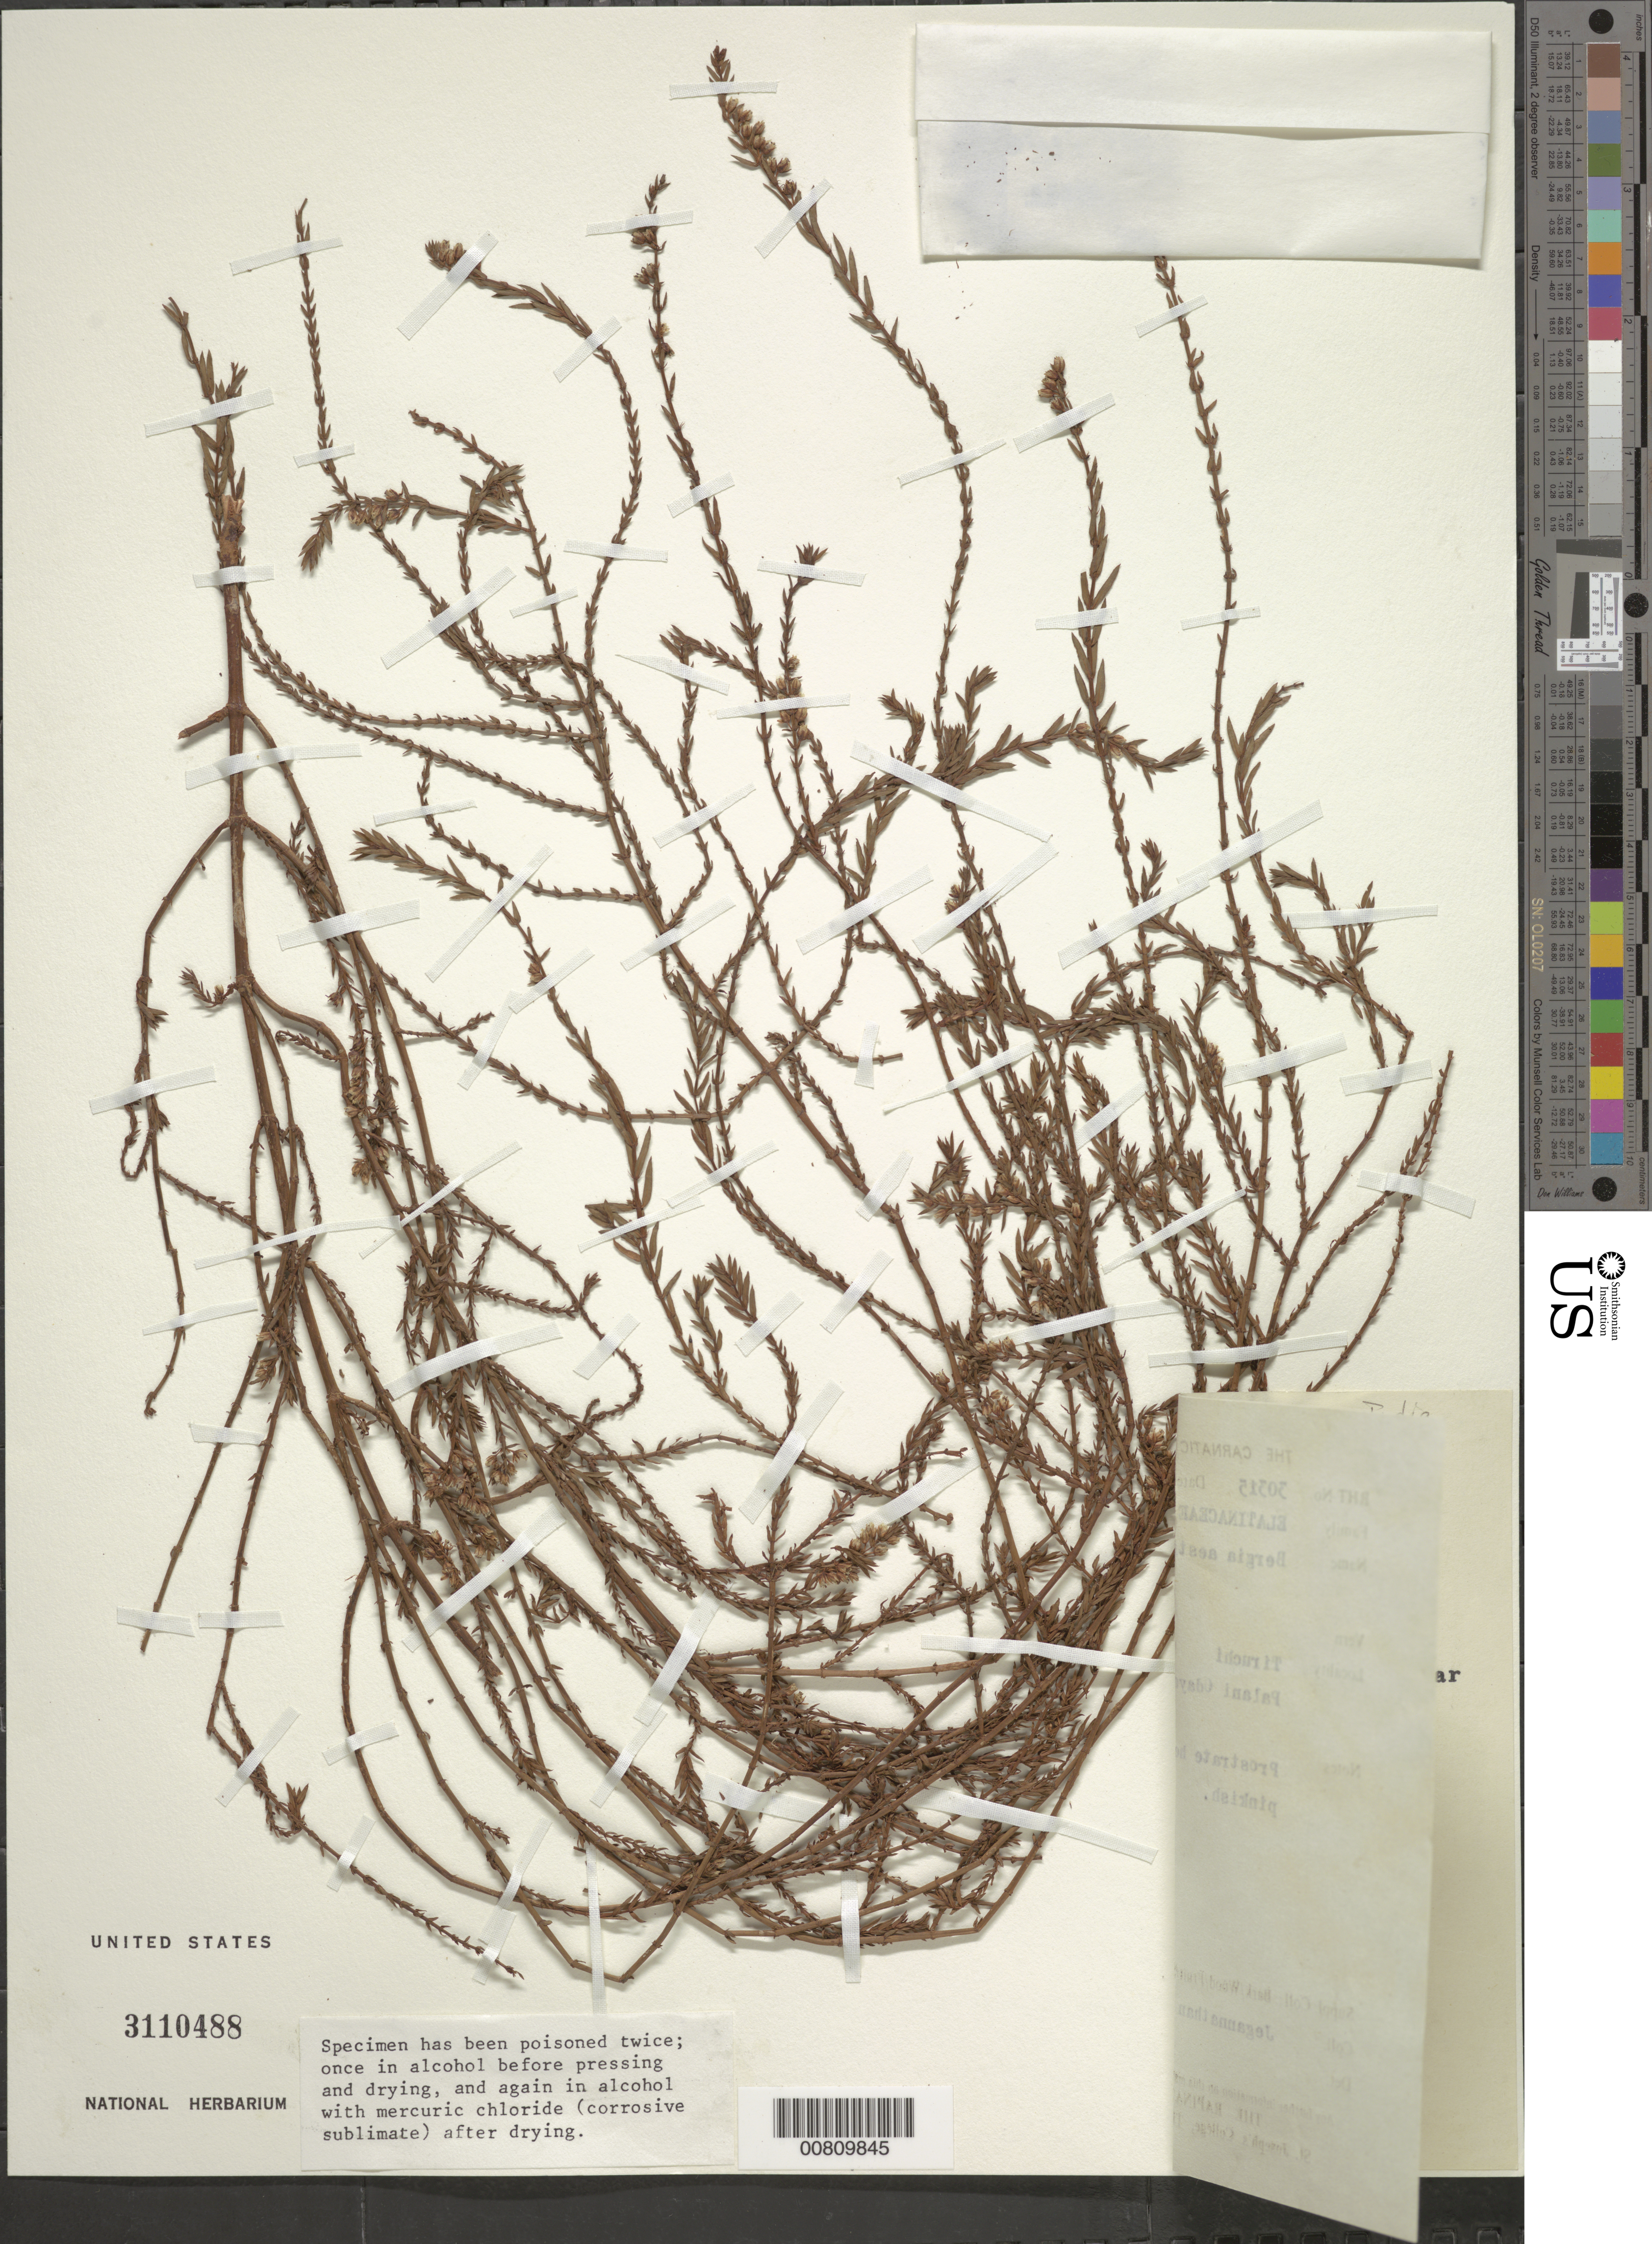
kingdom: Plantae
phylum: Tracheophyta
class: Magnoliopsida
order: Malpighiales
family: Elatinaceae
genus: Bergia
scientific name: Bergia aestivosa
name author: Steud.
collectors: Jegannathan, --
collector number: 30315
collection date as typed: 19 Nov 1984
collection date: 1984-11-19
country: India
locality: Tiruchi, Palani Odayampatti near K.K. Nagar.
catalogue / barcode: US 3110488